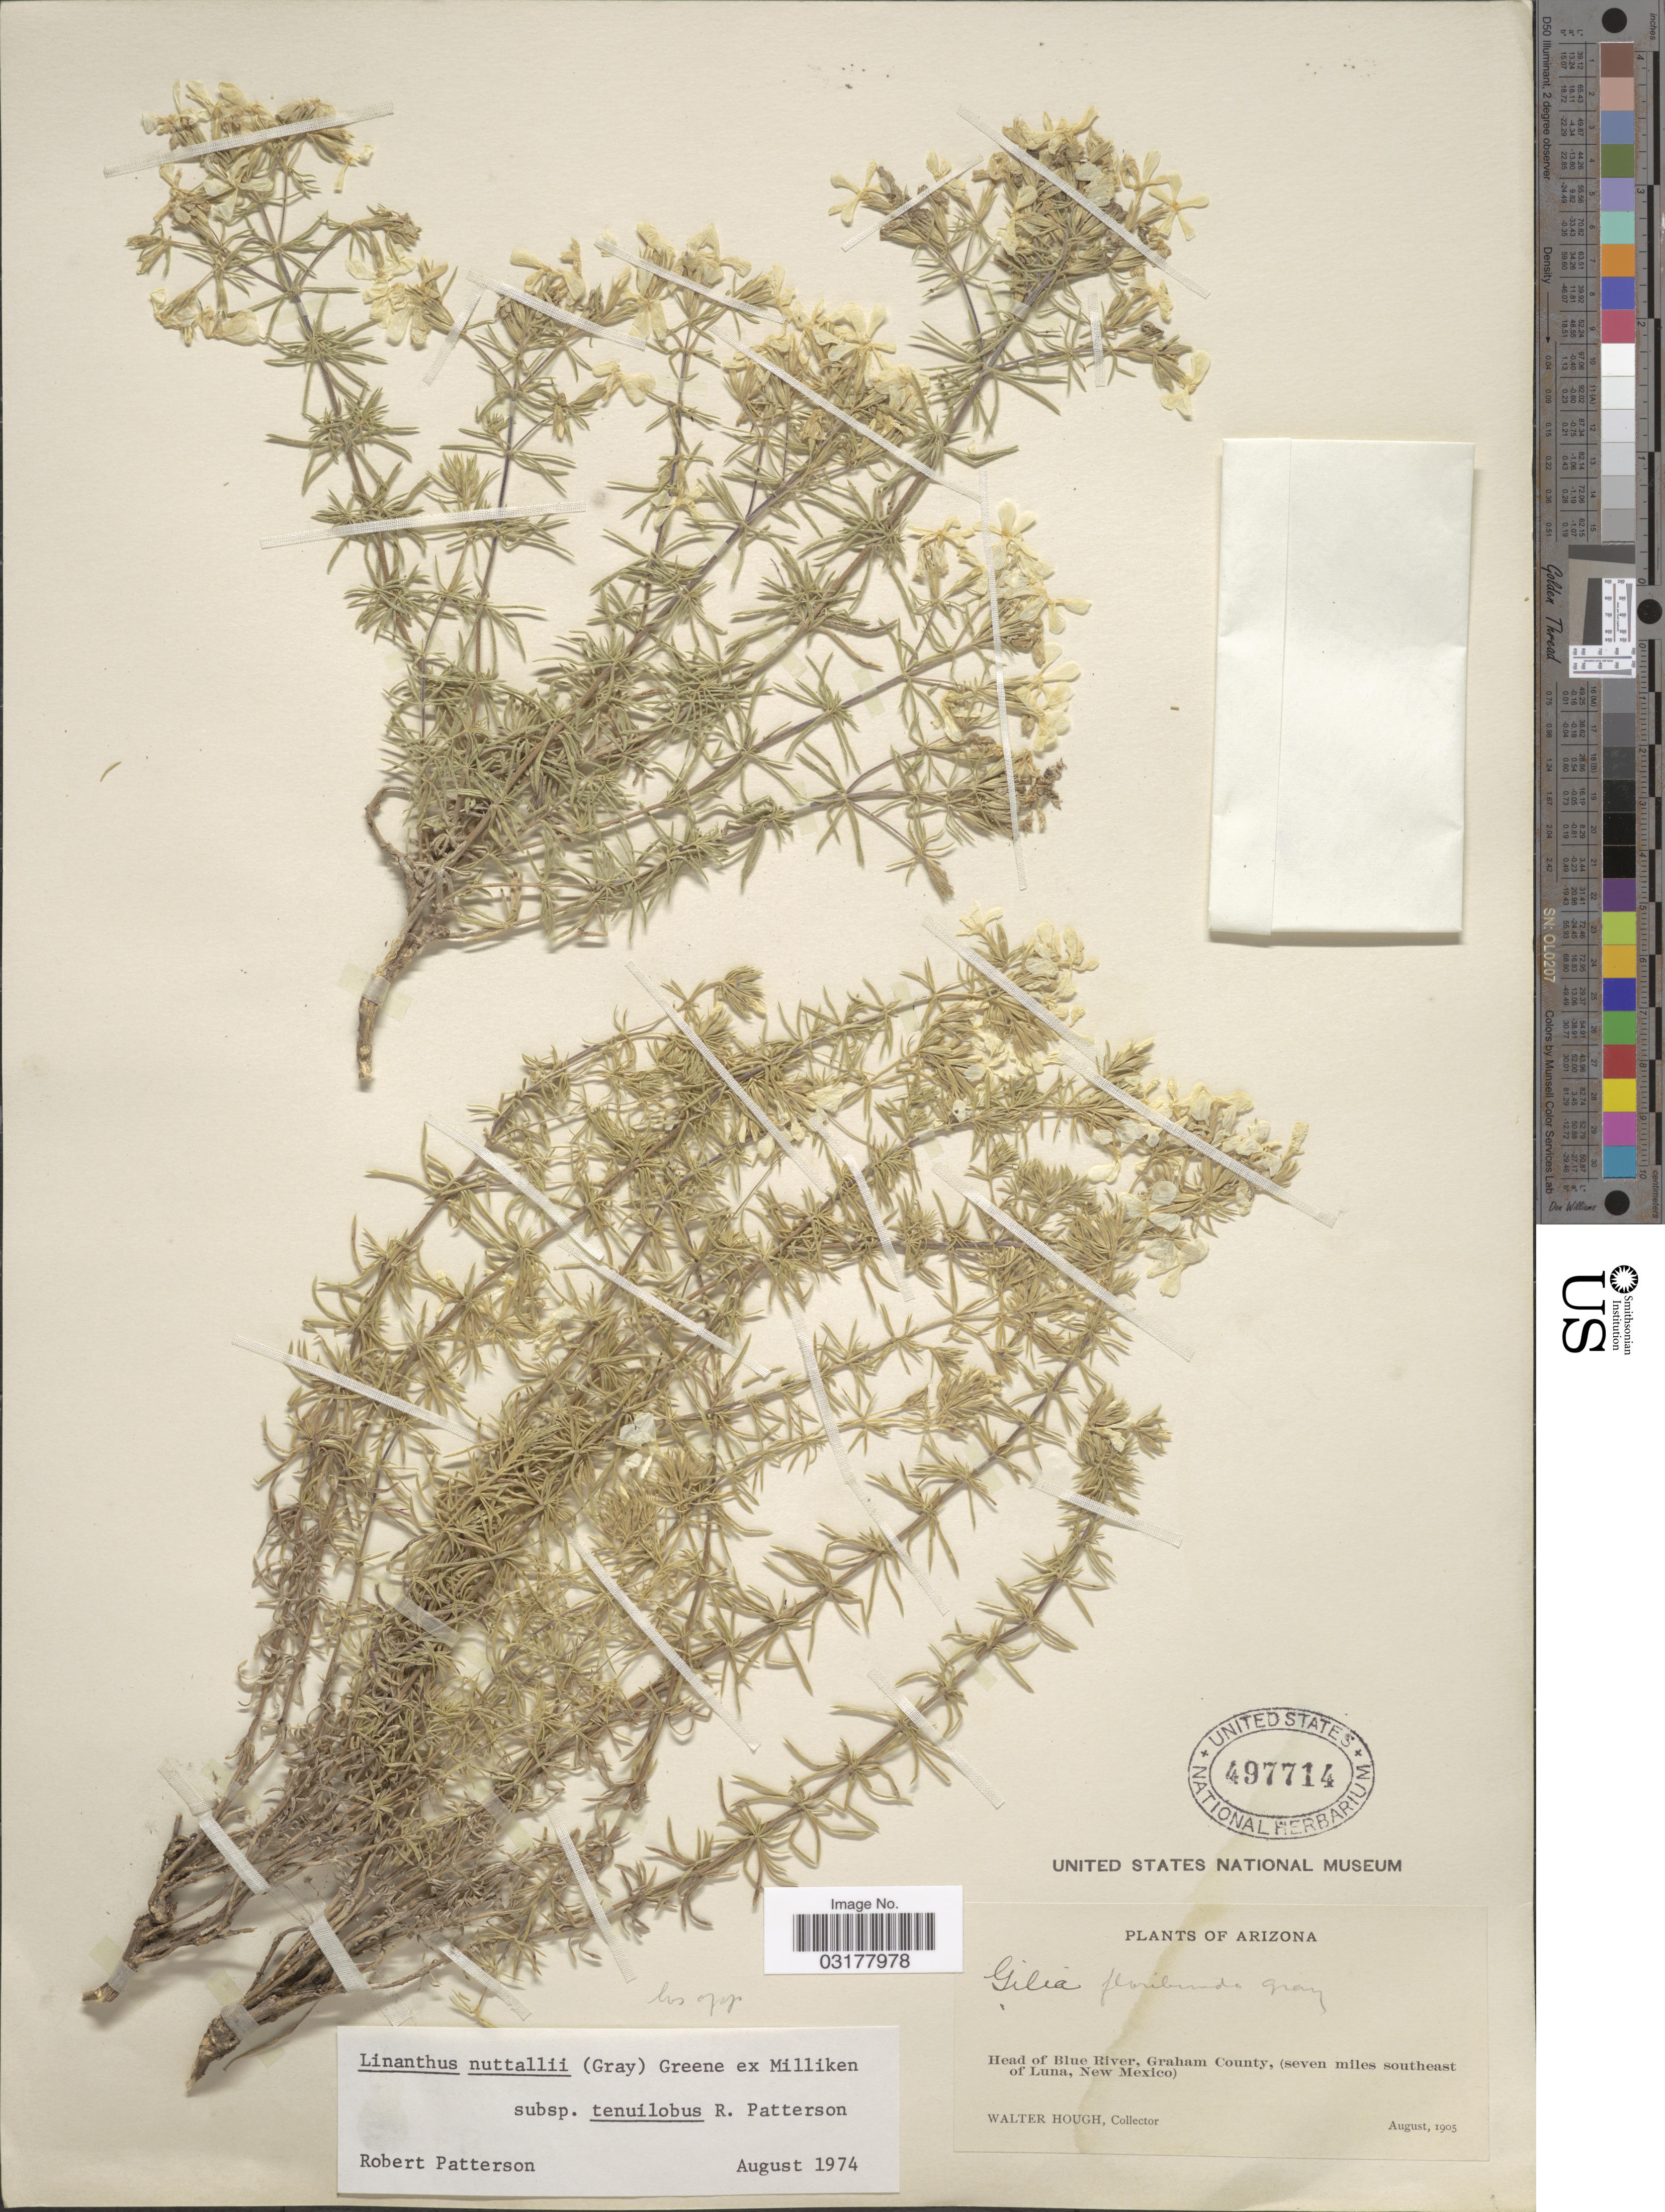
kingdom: Plantae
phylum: Tracheophyta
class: Magnoliopsida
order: Ericales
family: Polemoniaceae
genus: Leptosiphon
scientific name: Leptosiphon nuttallii subsp. nuttallii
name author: (A. Gray) J.M. Porter & L.A. Johnson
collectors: W. Hough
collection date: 1905-08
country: United States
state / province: Arizona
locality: Head of Blue River, Graham County, (seven miles southeast of Luna, New Mexico).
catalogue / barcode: US 497714